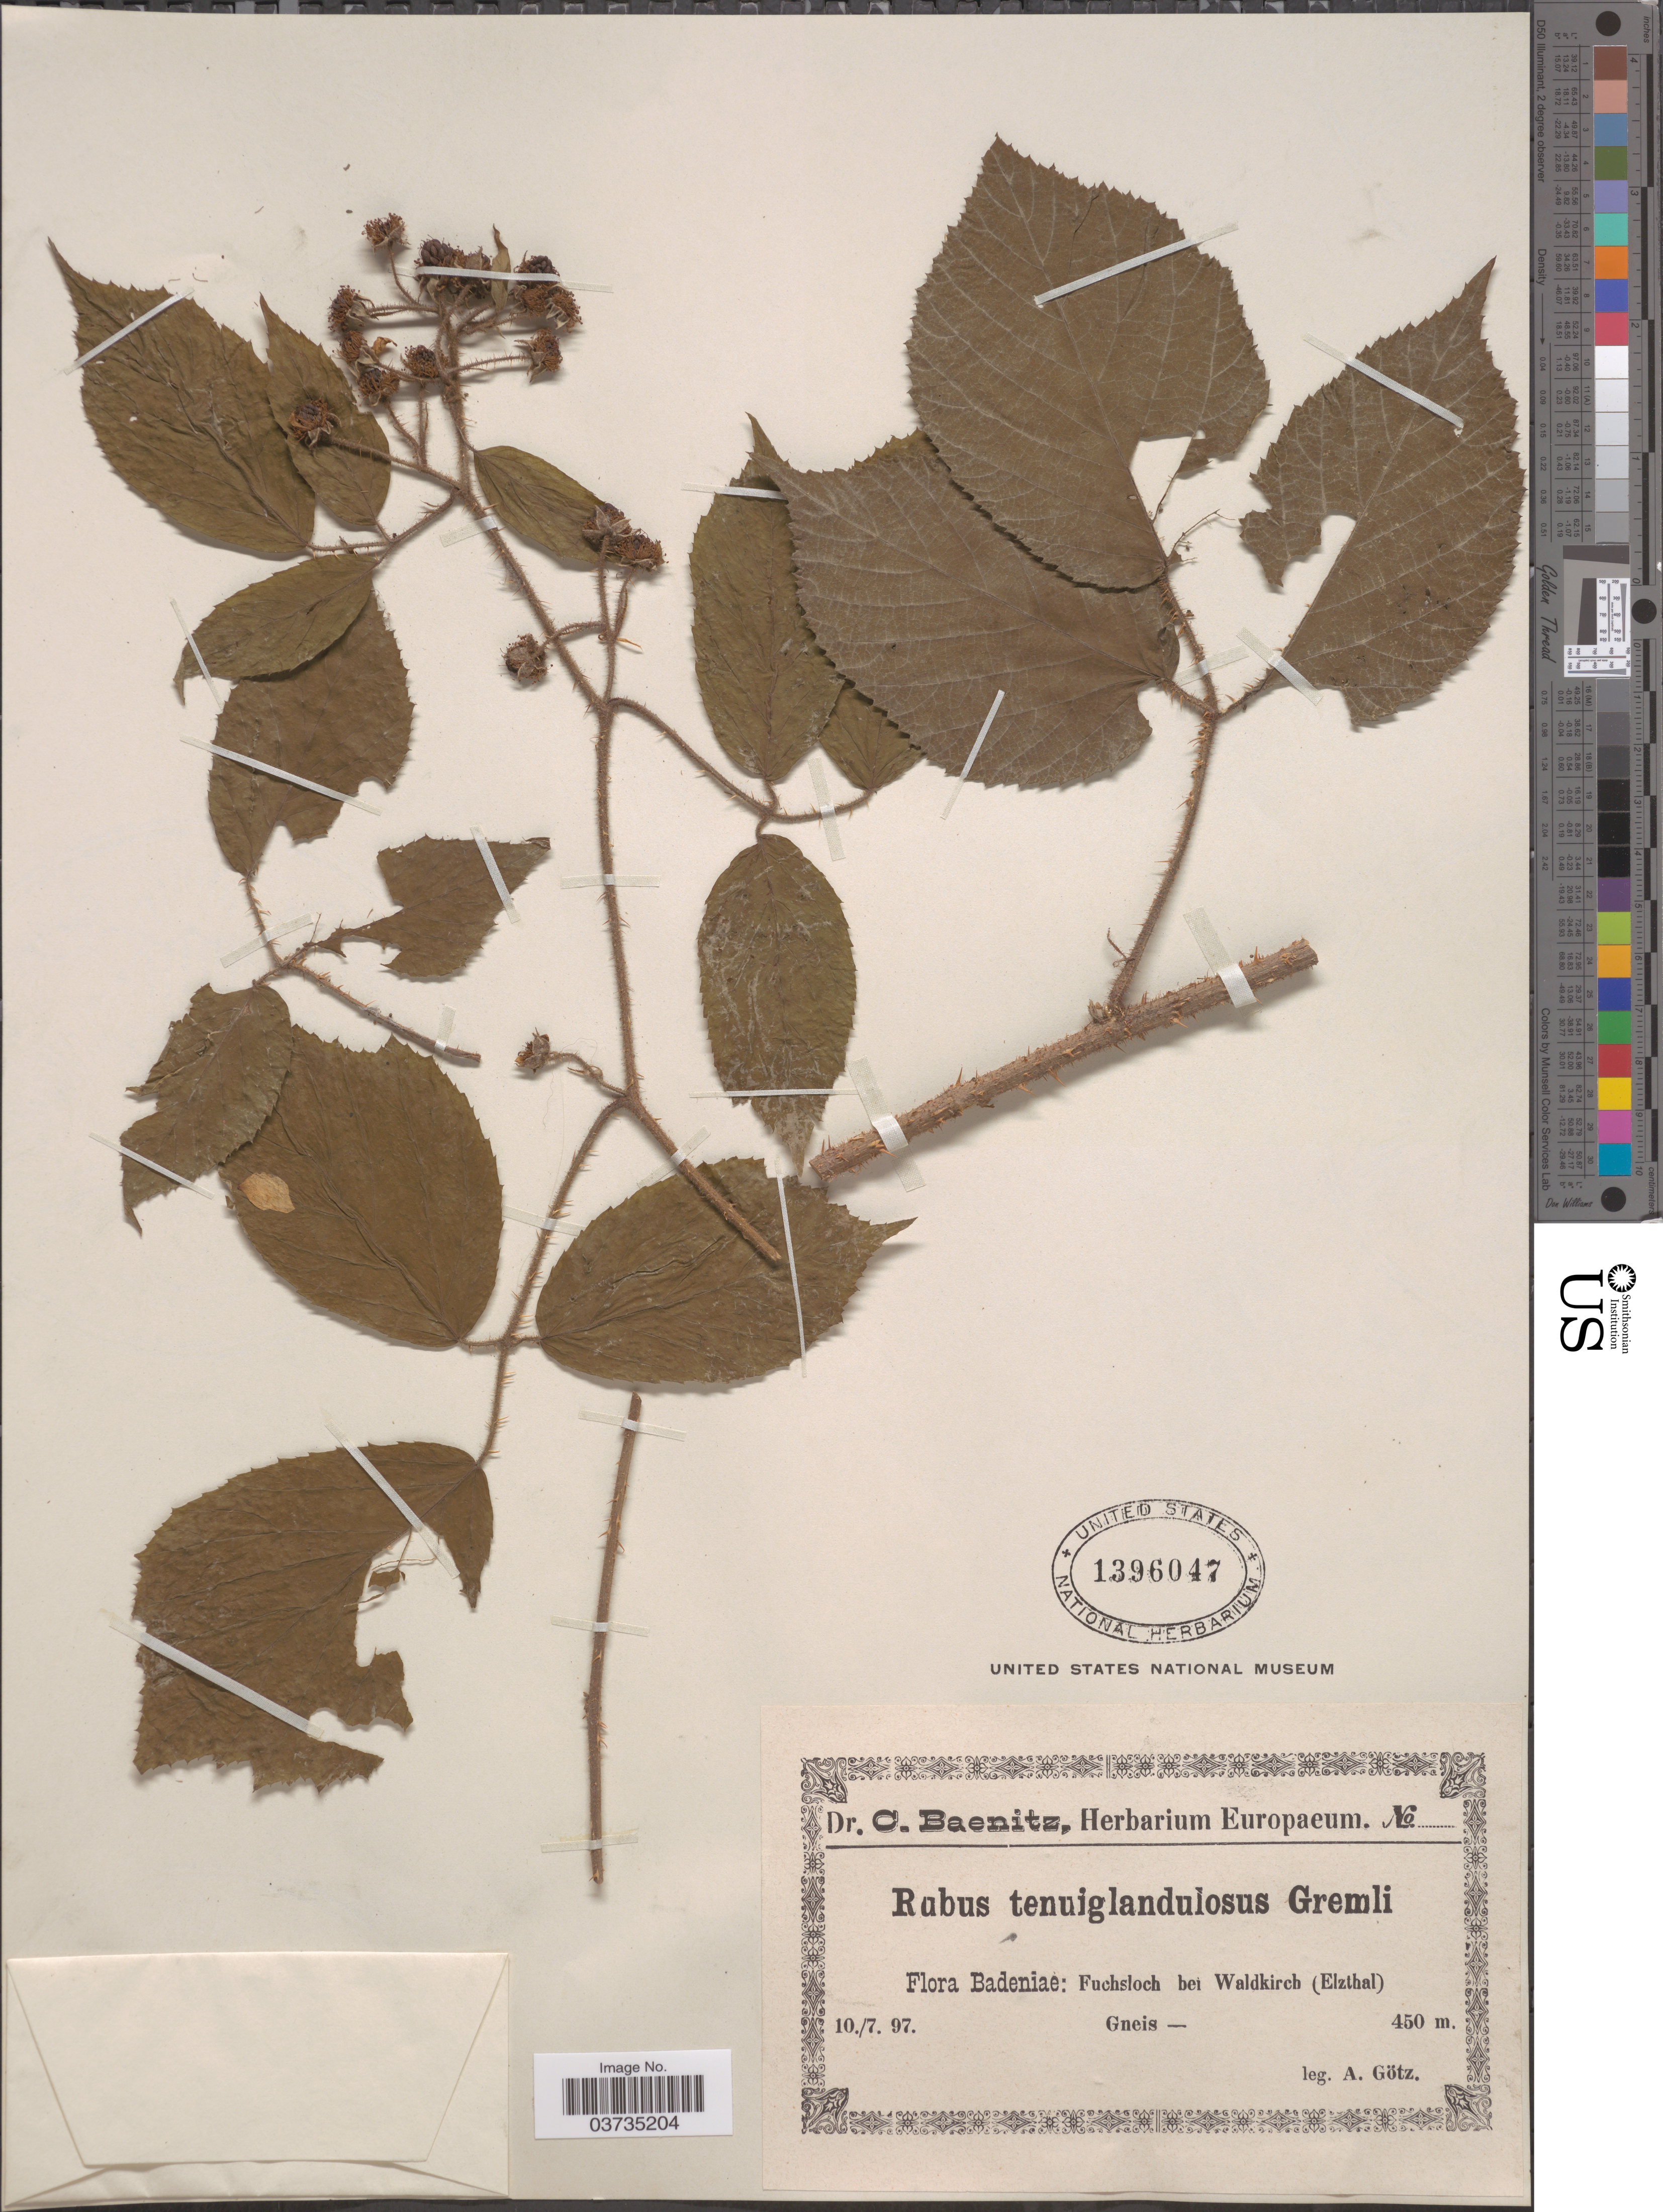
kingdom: Plantae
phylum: Tracheophyta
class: Magnoliopsida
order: Rosales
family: Rosaceae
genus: Rubus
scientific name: Rubus tenuiglandulosus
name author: Gremli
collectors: A. Götz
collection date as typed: Transcribed d/m/y: 10/7/97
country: Germany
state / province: Baden-Württemberg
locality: Badeniae: Fuchsloch bei Waldkirch (Elzthal).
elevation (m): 450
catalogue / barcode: US 1396047